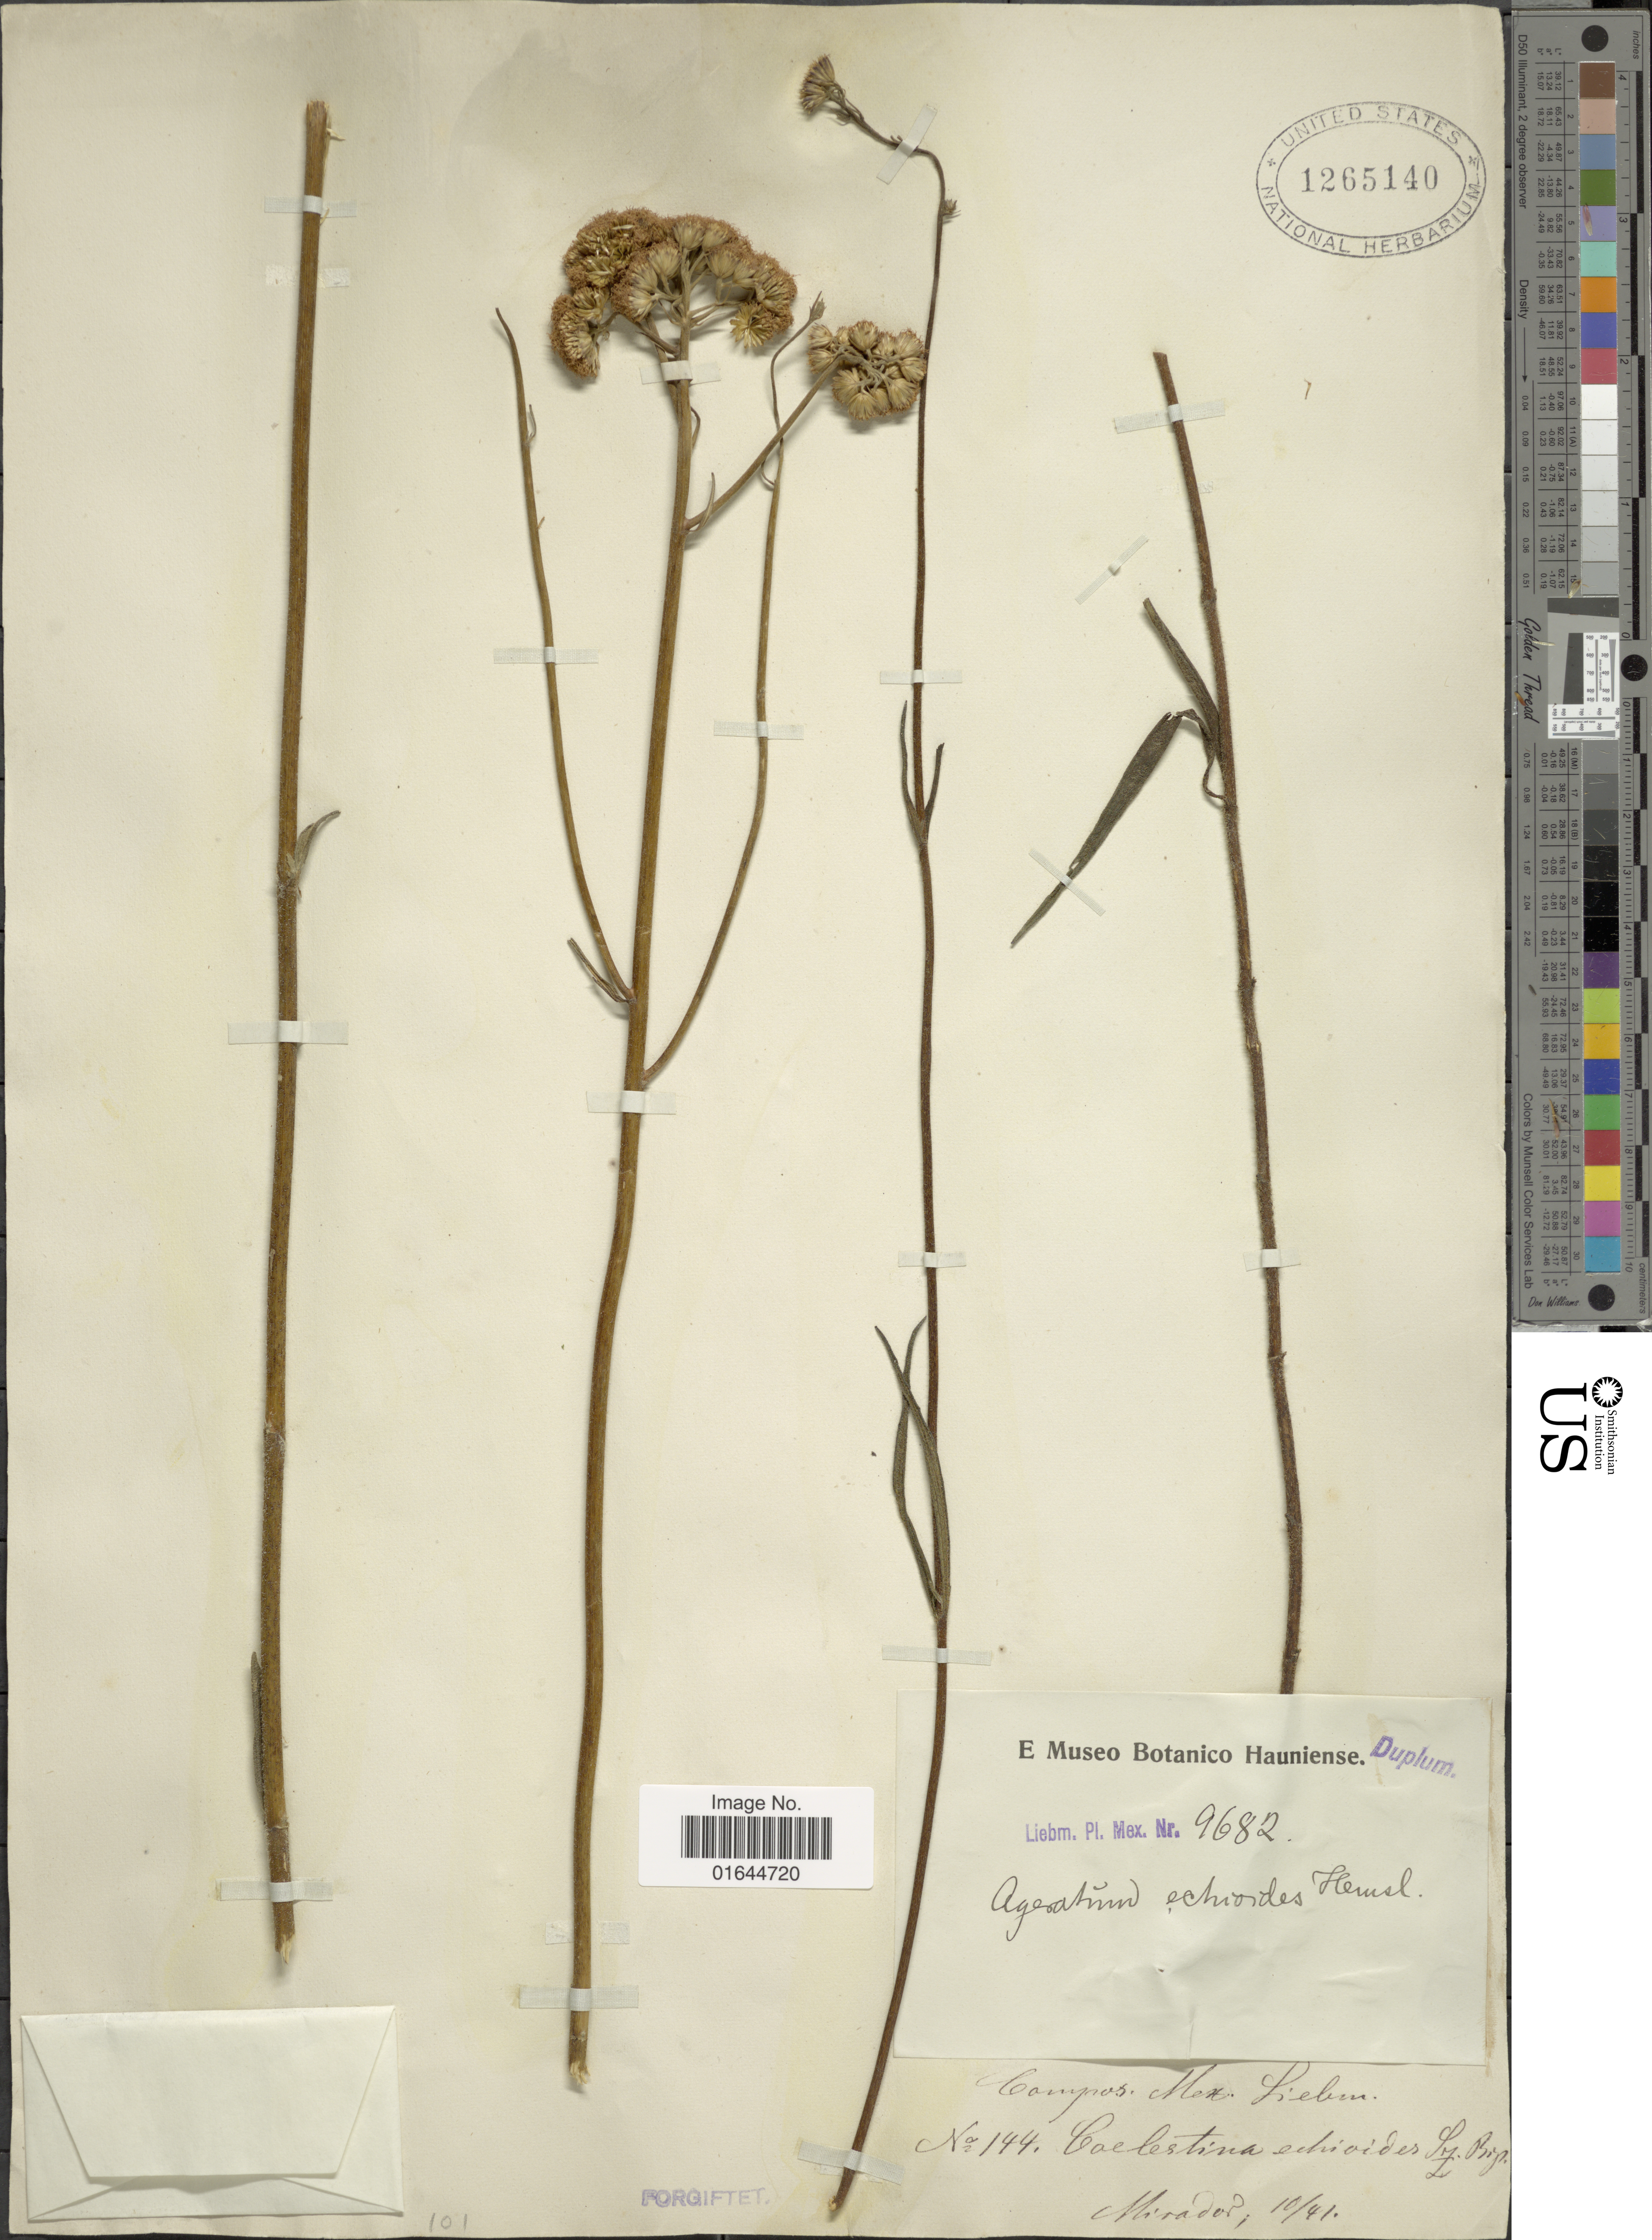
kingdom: Plantae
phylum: Tracheophyta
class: Magnoliopsida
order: Asterales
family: Asteraceae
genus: Ageratum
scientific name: Ageratum echioides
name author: (Less.) Hemsl.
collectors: Mirador, --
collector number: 144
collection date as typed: Transcribed d/m/y: /10/41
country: Mexico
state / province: México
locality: Mirador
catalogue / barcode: US 1265140